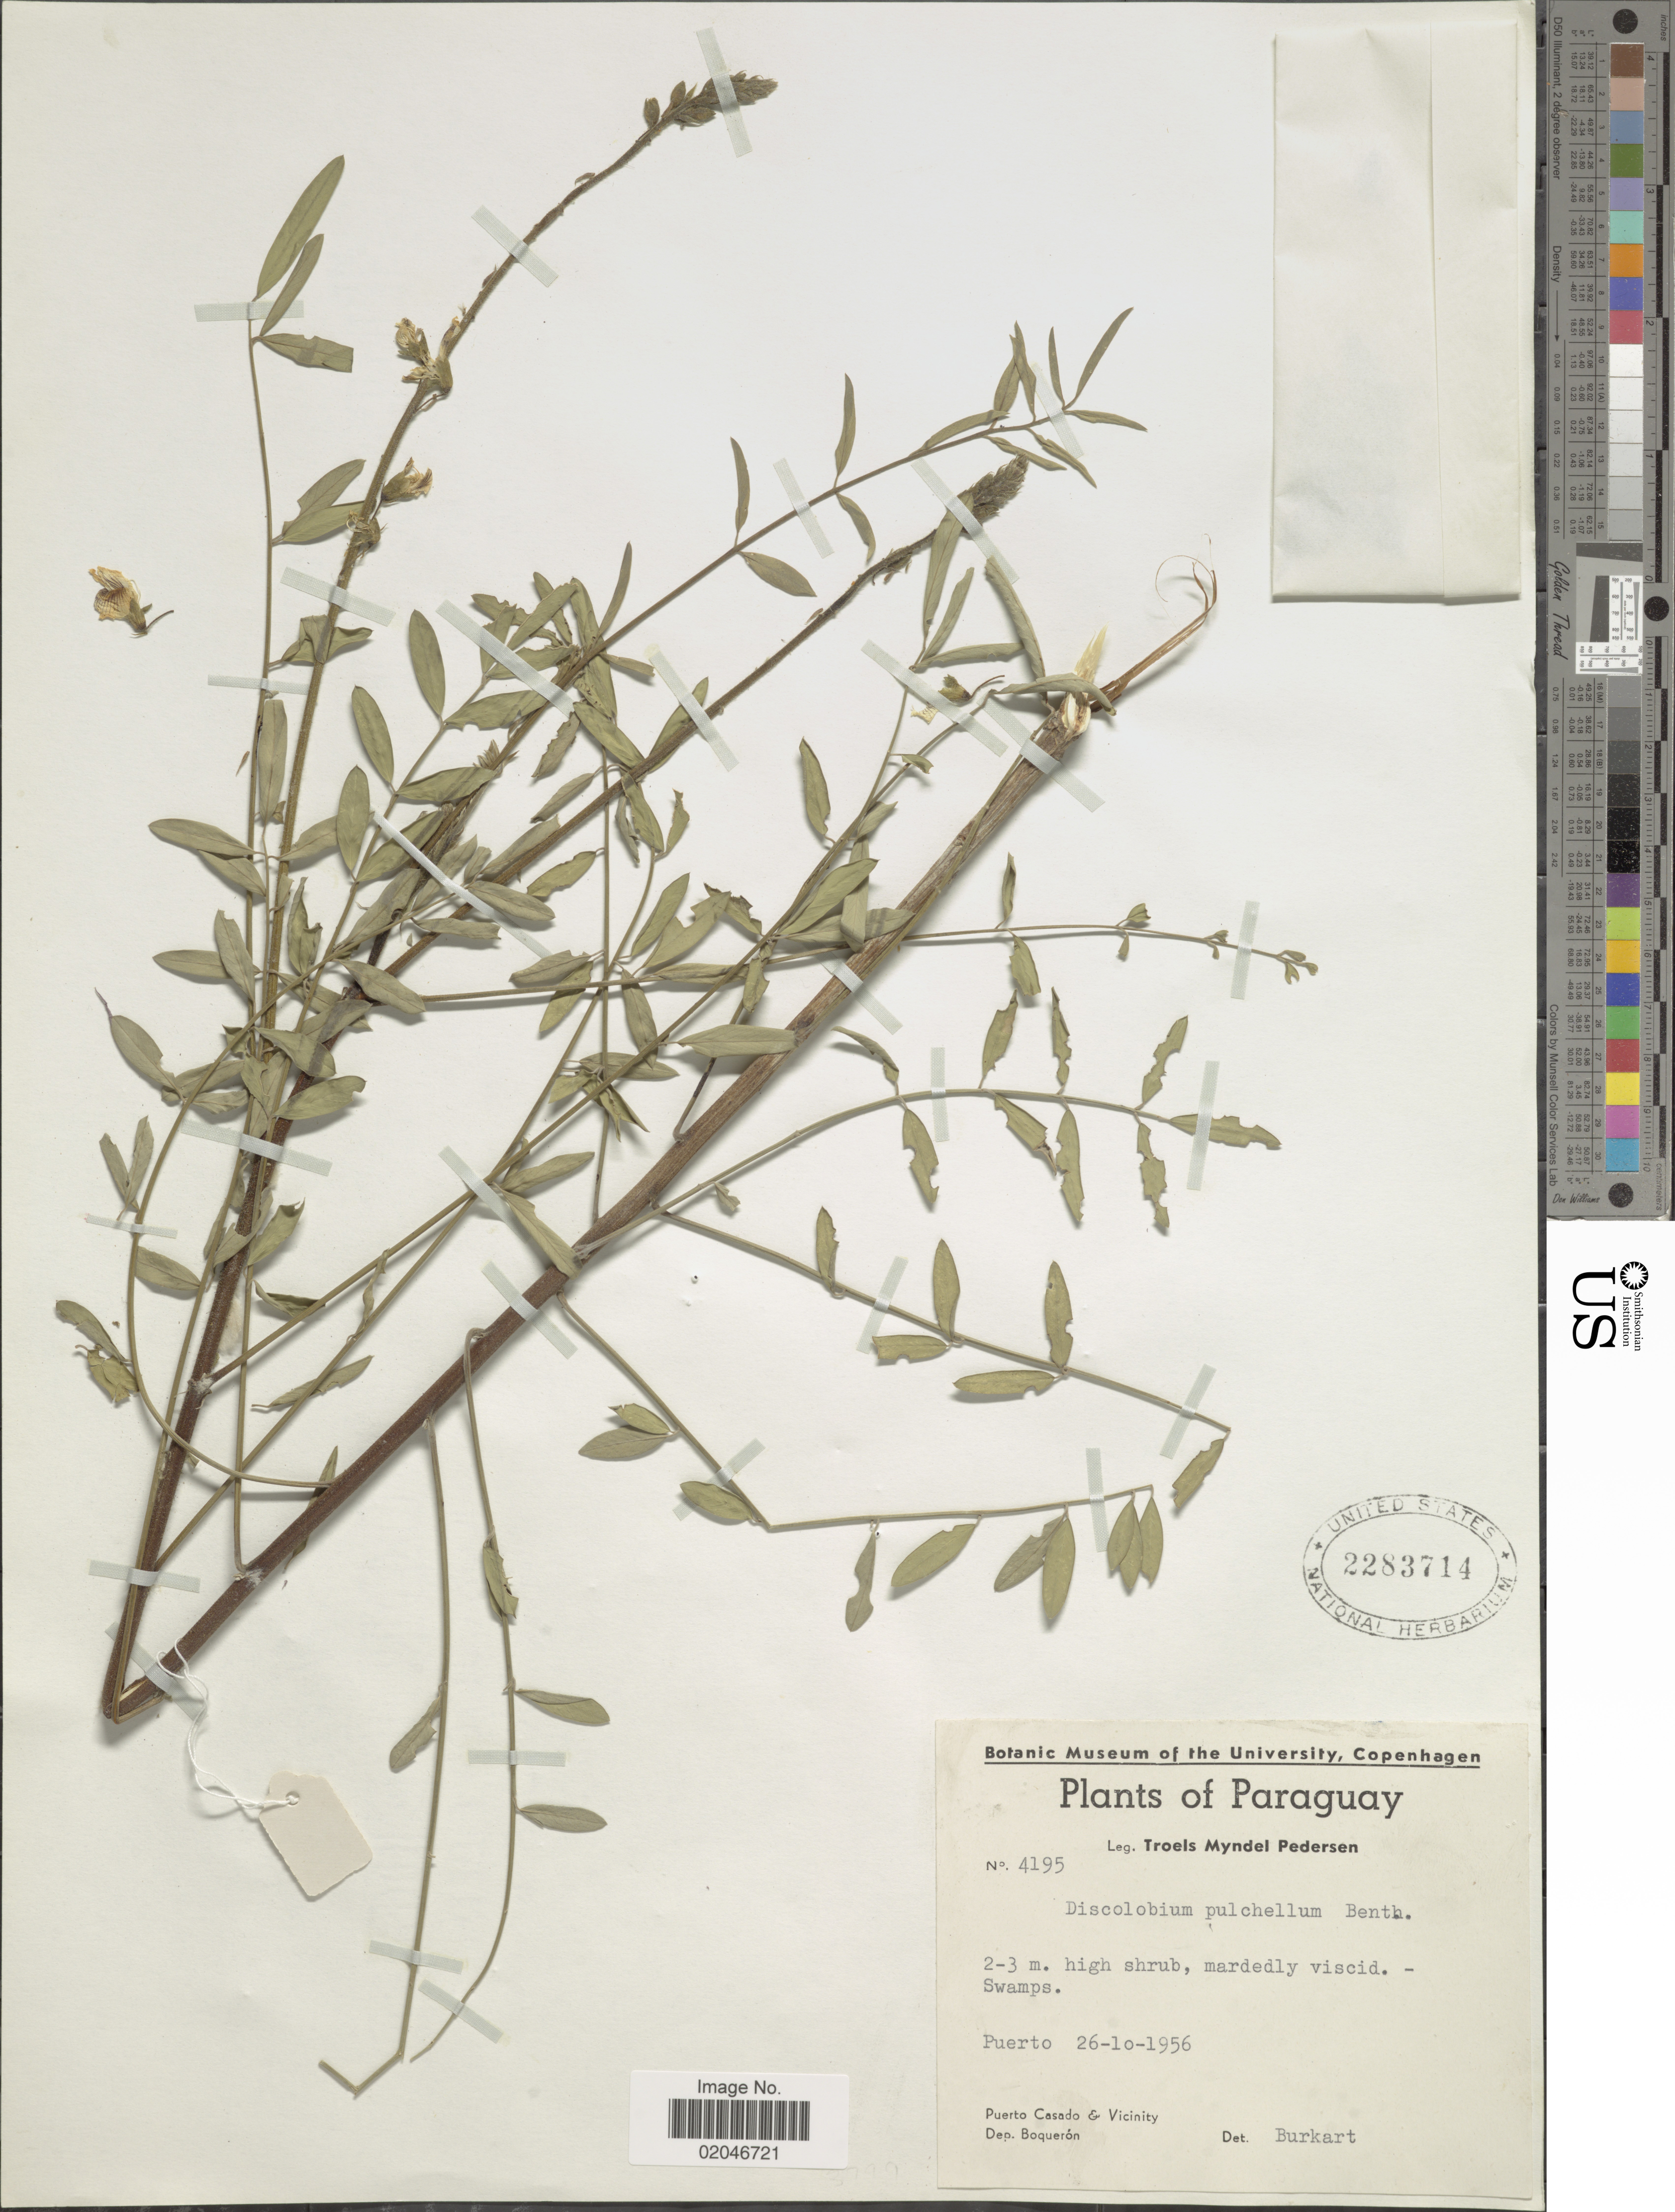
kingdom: Plantae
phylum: Tracheophyta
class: Magnoliopsida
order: Fabales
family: Fabaceae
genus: Discolobium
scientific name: Discolobium pulchellum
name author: Benth.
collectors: T. Pederson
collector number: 4195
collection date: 1956-10-26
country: Paraguay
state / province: Boqueron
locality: Puerto, Puerto Casado & Vicinity, Dep. Boquerón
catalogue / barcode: US 2283714